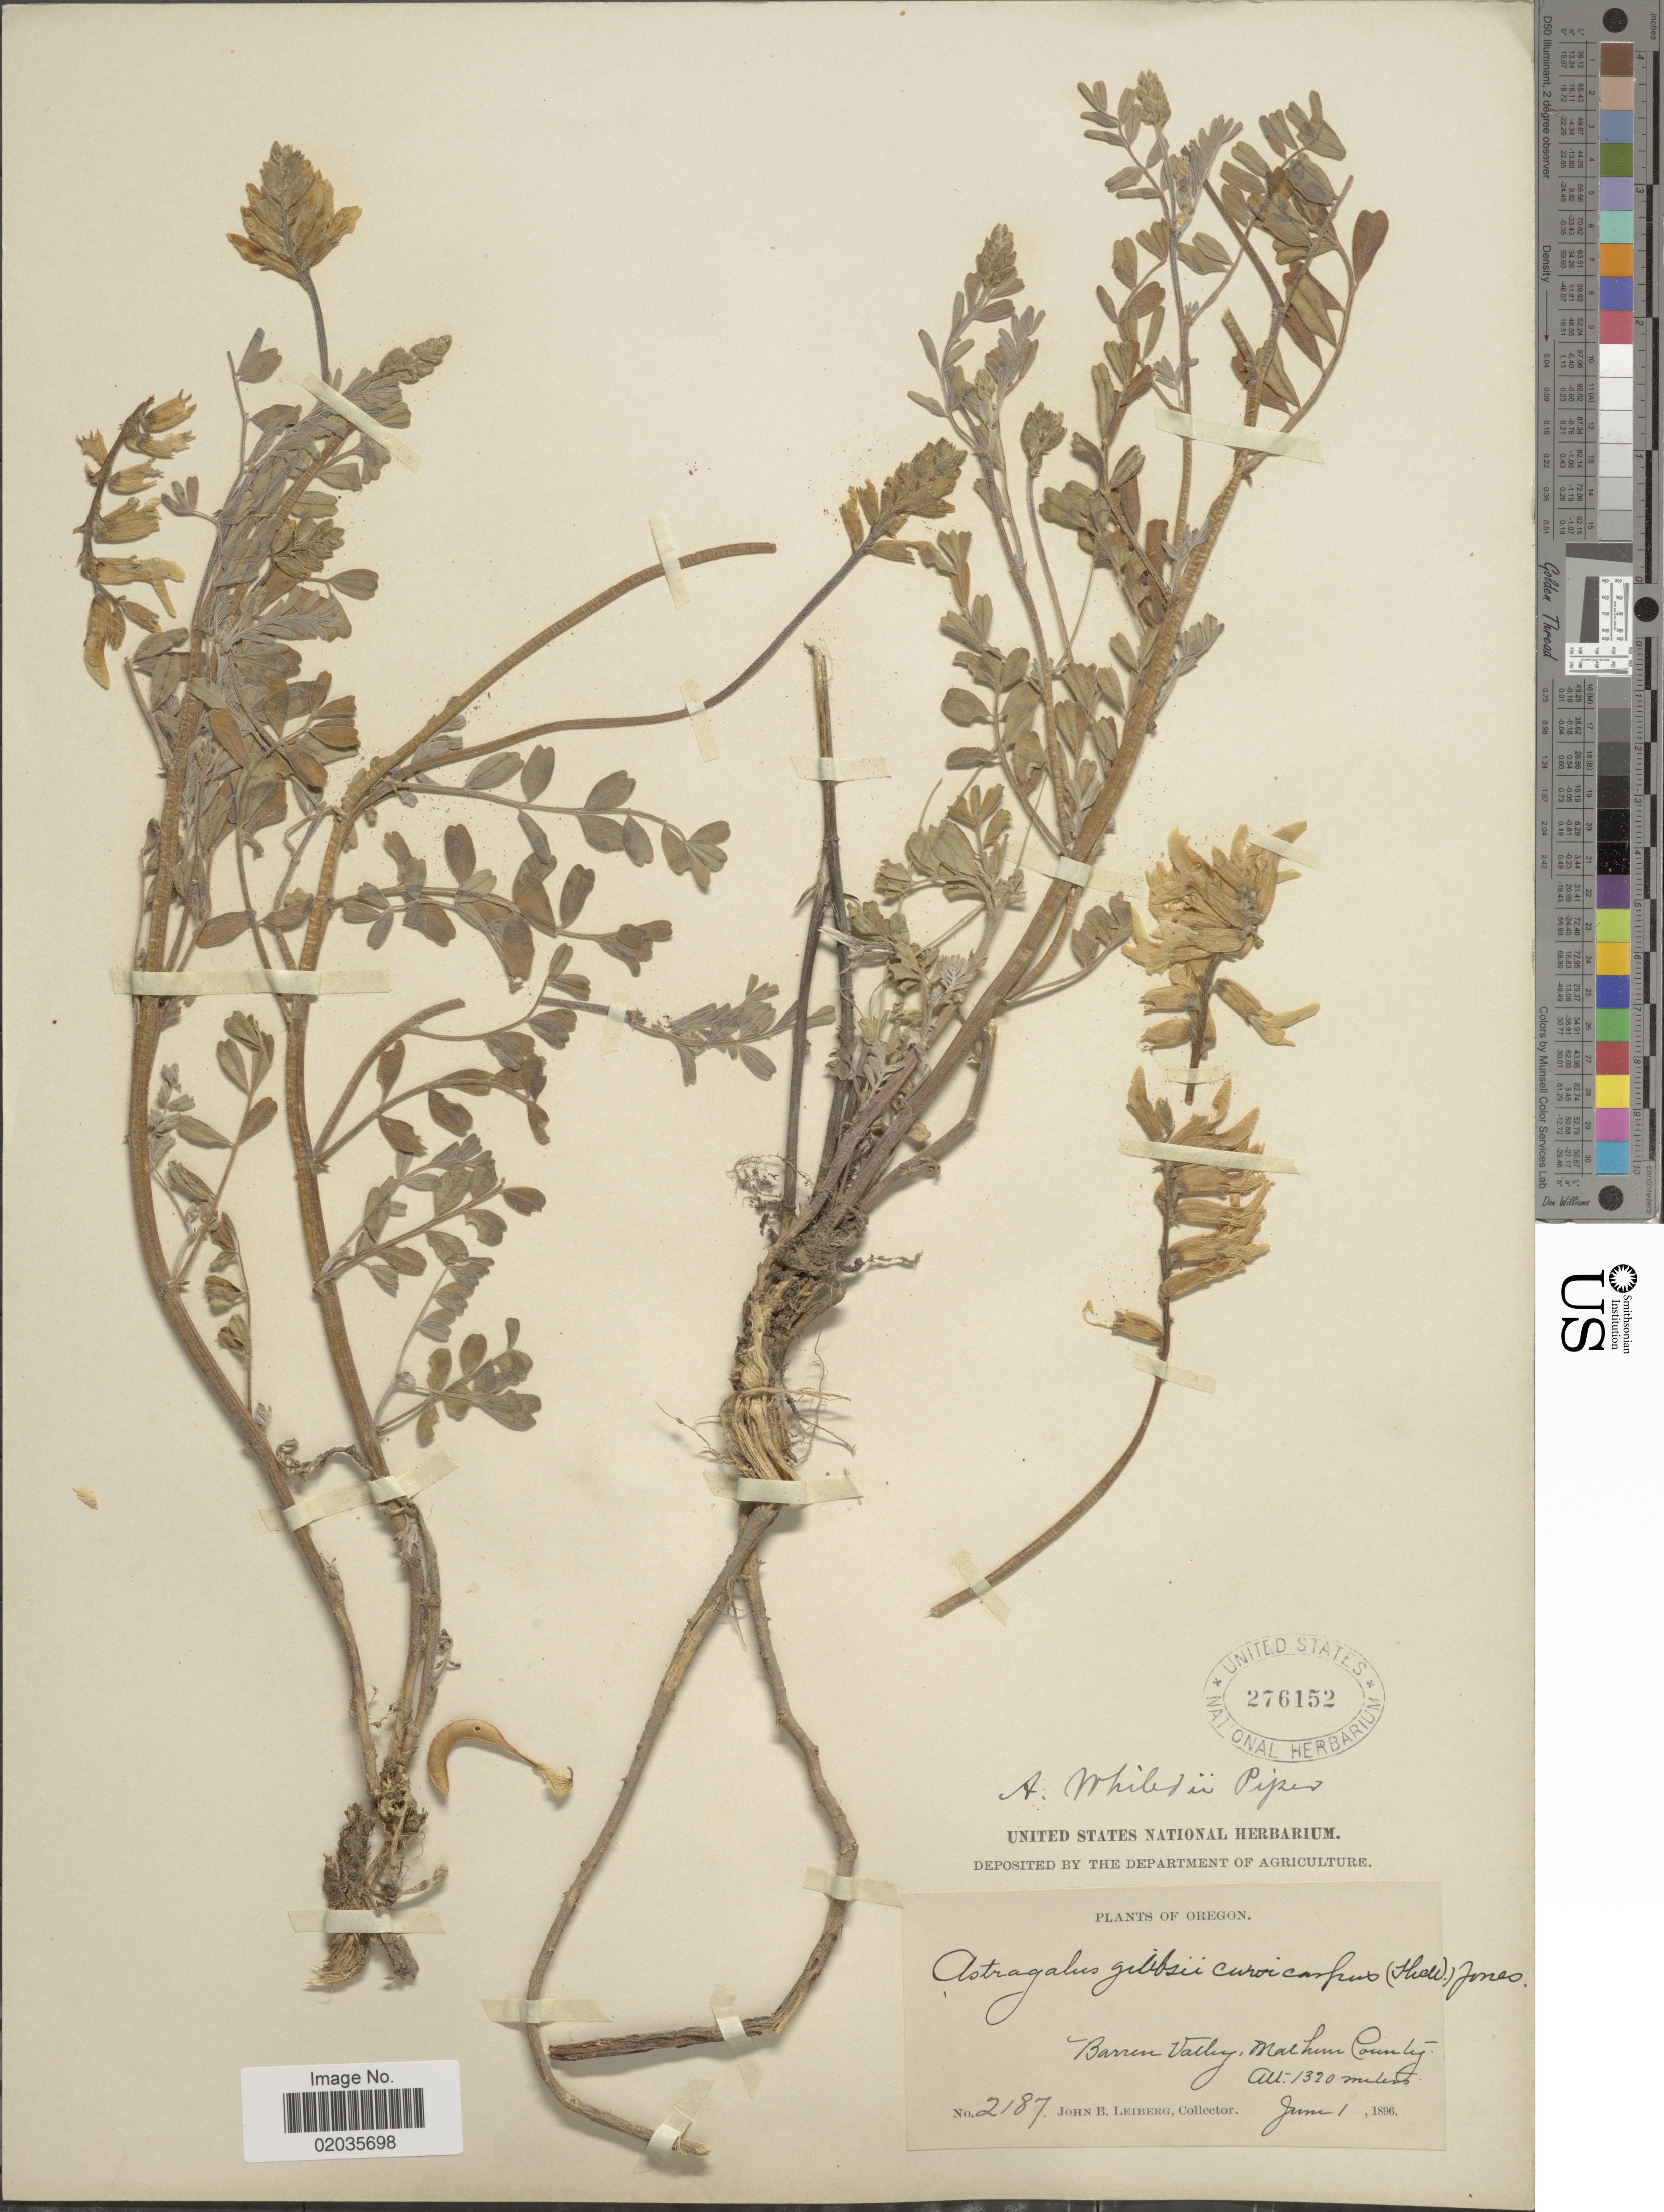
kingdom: Plantae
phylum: Tracheophyta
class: Magnoliopsida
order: Fabales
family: Fabaceae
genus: Astragalus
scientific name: Astragalus whitedii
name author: Piper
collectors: J. B. Leiberg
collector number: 2187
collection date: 1896-06-01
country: United States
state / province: Oregon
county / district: Malheur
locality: Barren Valley, Malheur County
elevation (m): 1320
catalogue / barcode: US 276152